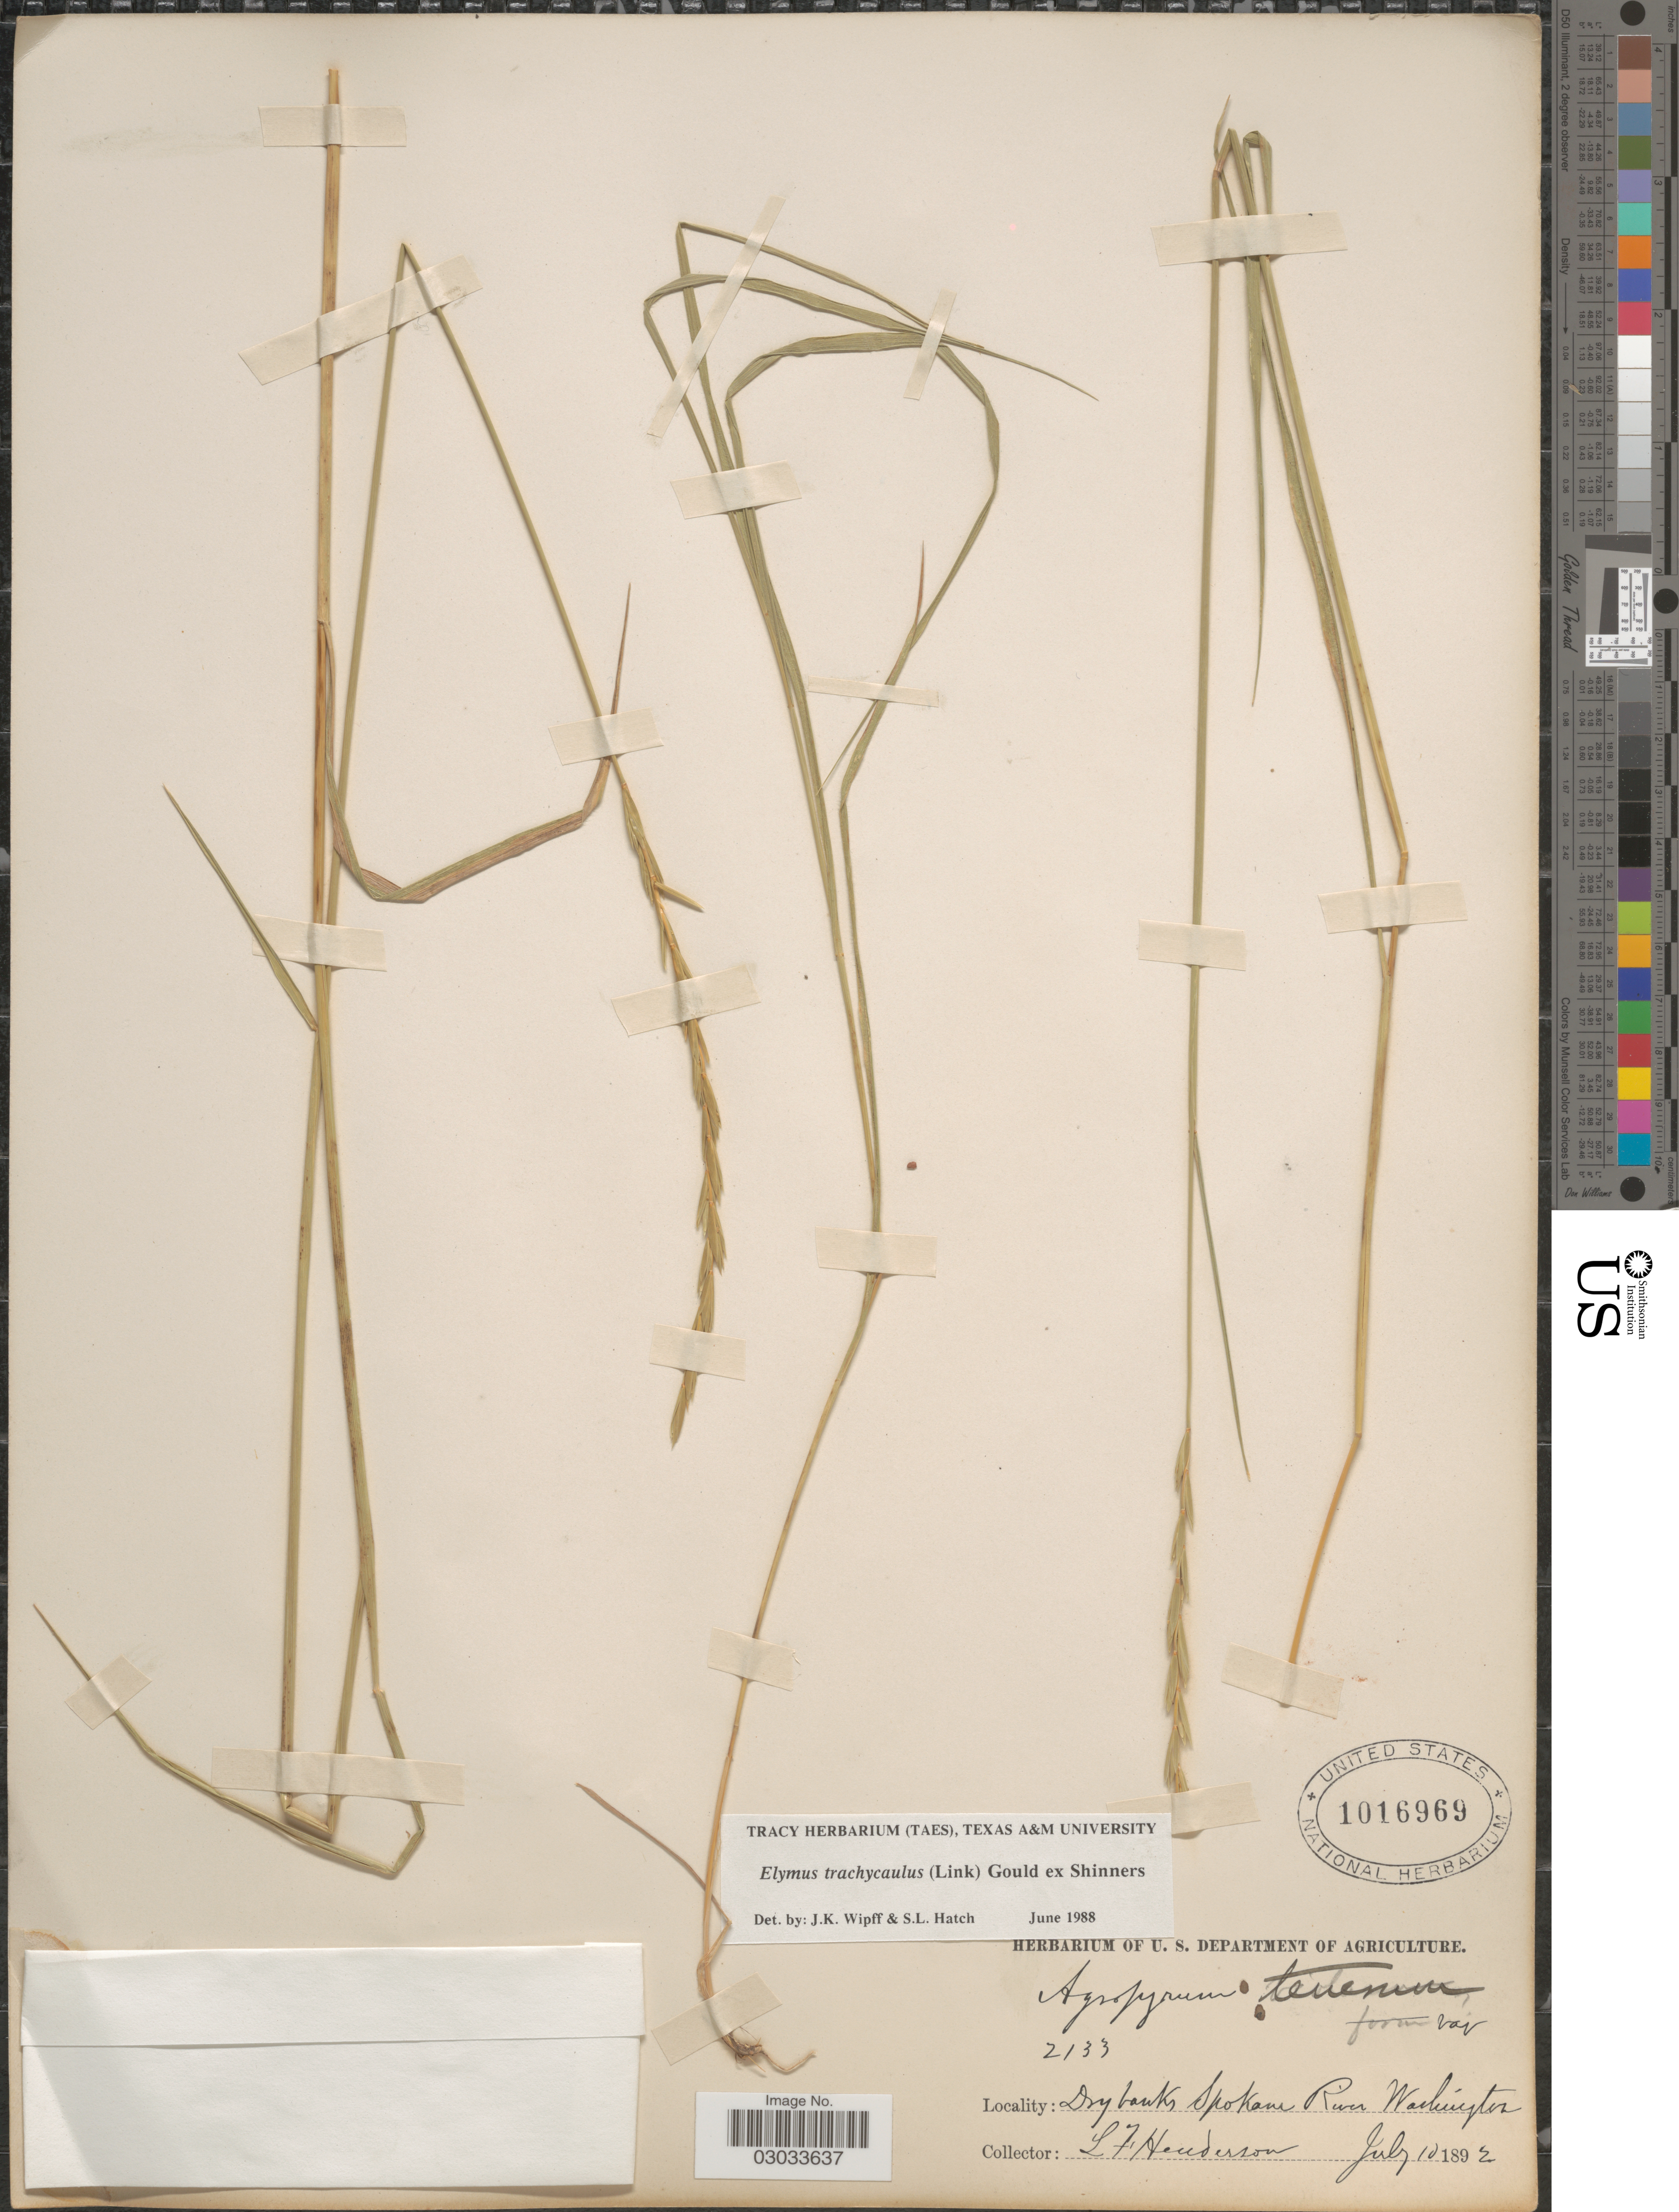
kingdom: Plantae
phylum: Tracheophyta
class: Liliopsida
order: Poales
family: Poaceae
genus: Elymus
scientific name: Elymus trachycaulus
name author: (Link) Gould ex Shinners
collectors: L. Henderson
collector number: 2133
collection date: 1892-07-10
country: United States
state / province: Washington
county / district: Spokane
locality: Dry banks Spokane River.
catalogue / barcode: US 1016969